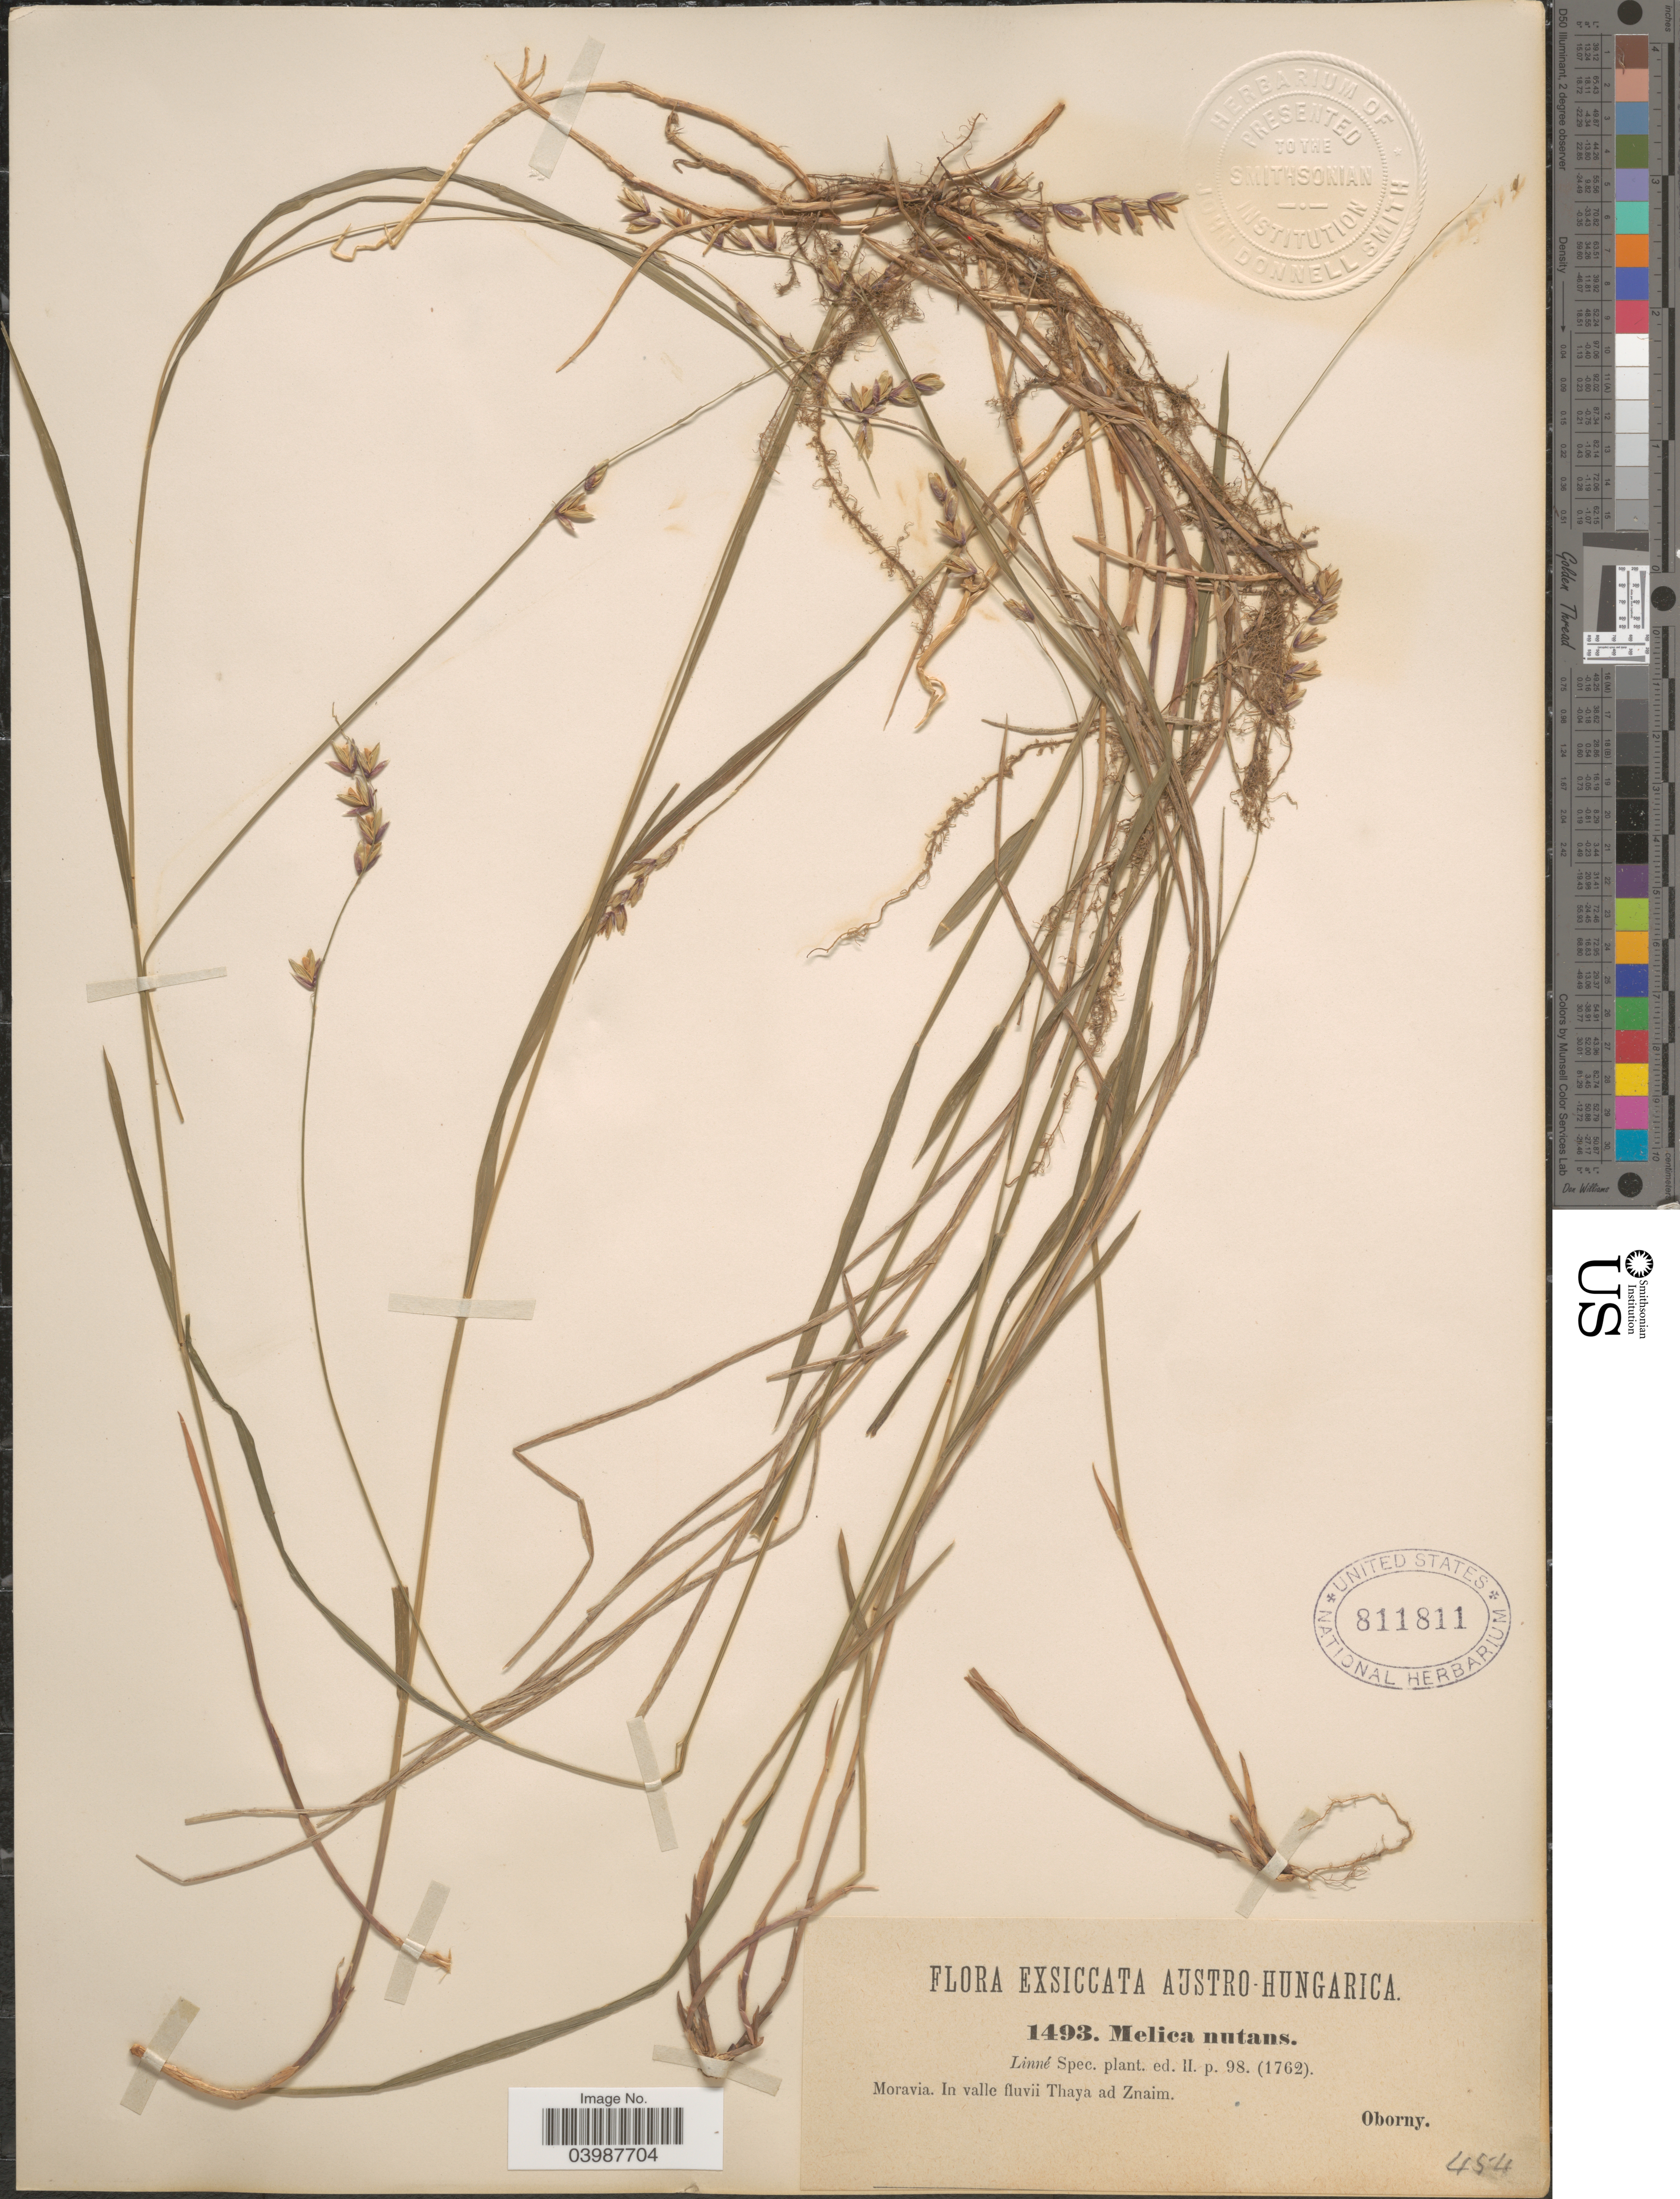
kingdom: Plantae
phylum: Tracheophyta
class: Liliopsida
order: Poales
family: Poaceae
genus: Melica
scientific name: Melica nutans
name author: L.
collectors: Oborny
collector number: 1493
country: Czechia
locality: Austro- Hungarica. Moravia. In valle fluvii Thaya ad Znaim.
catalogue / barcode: US 811811